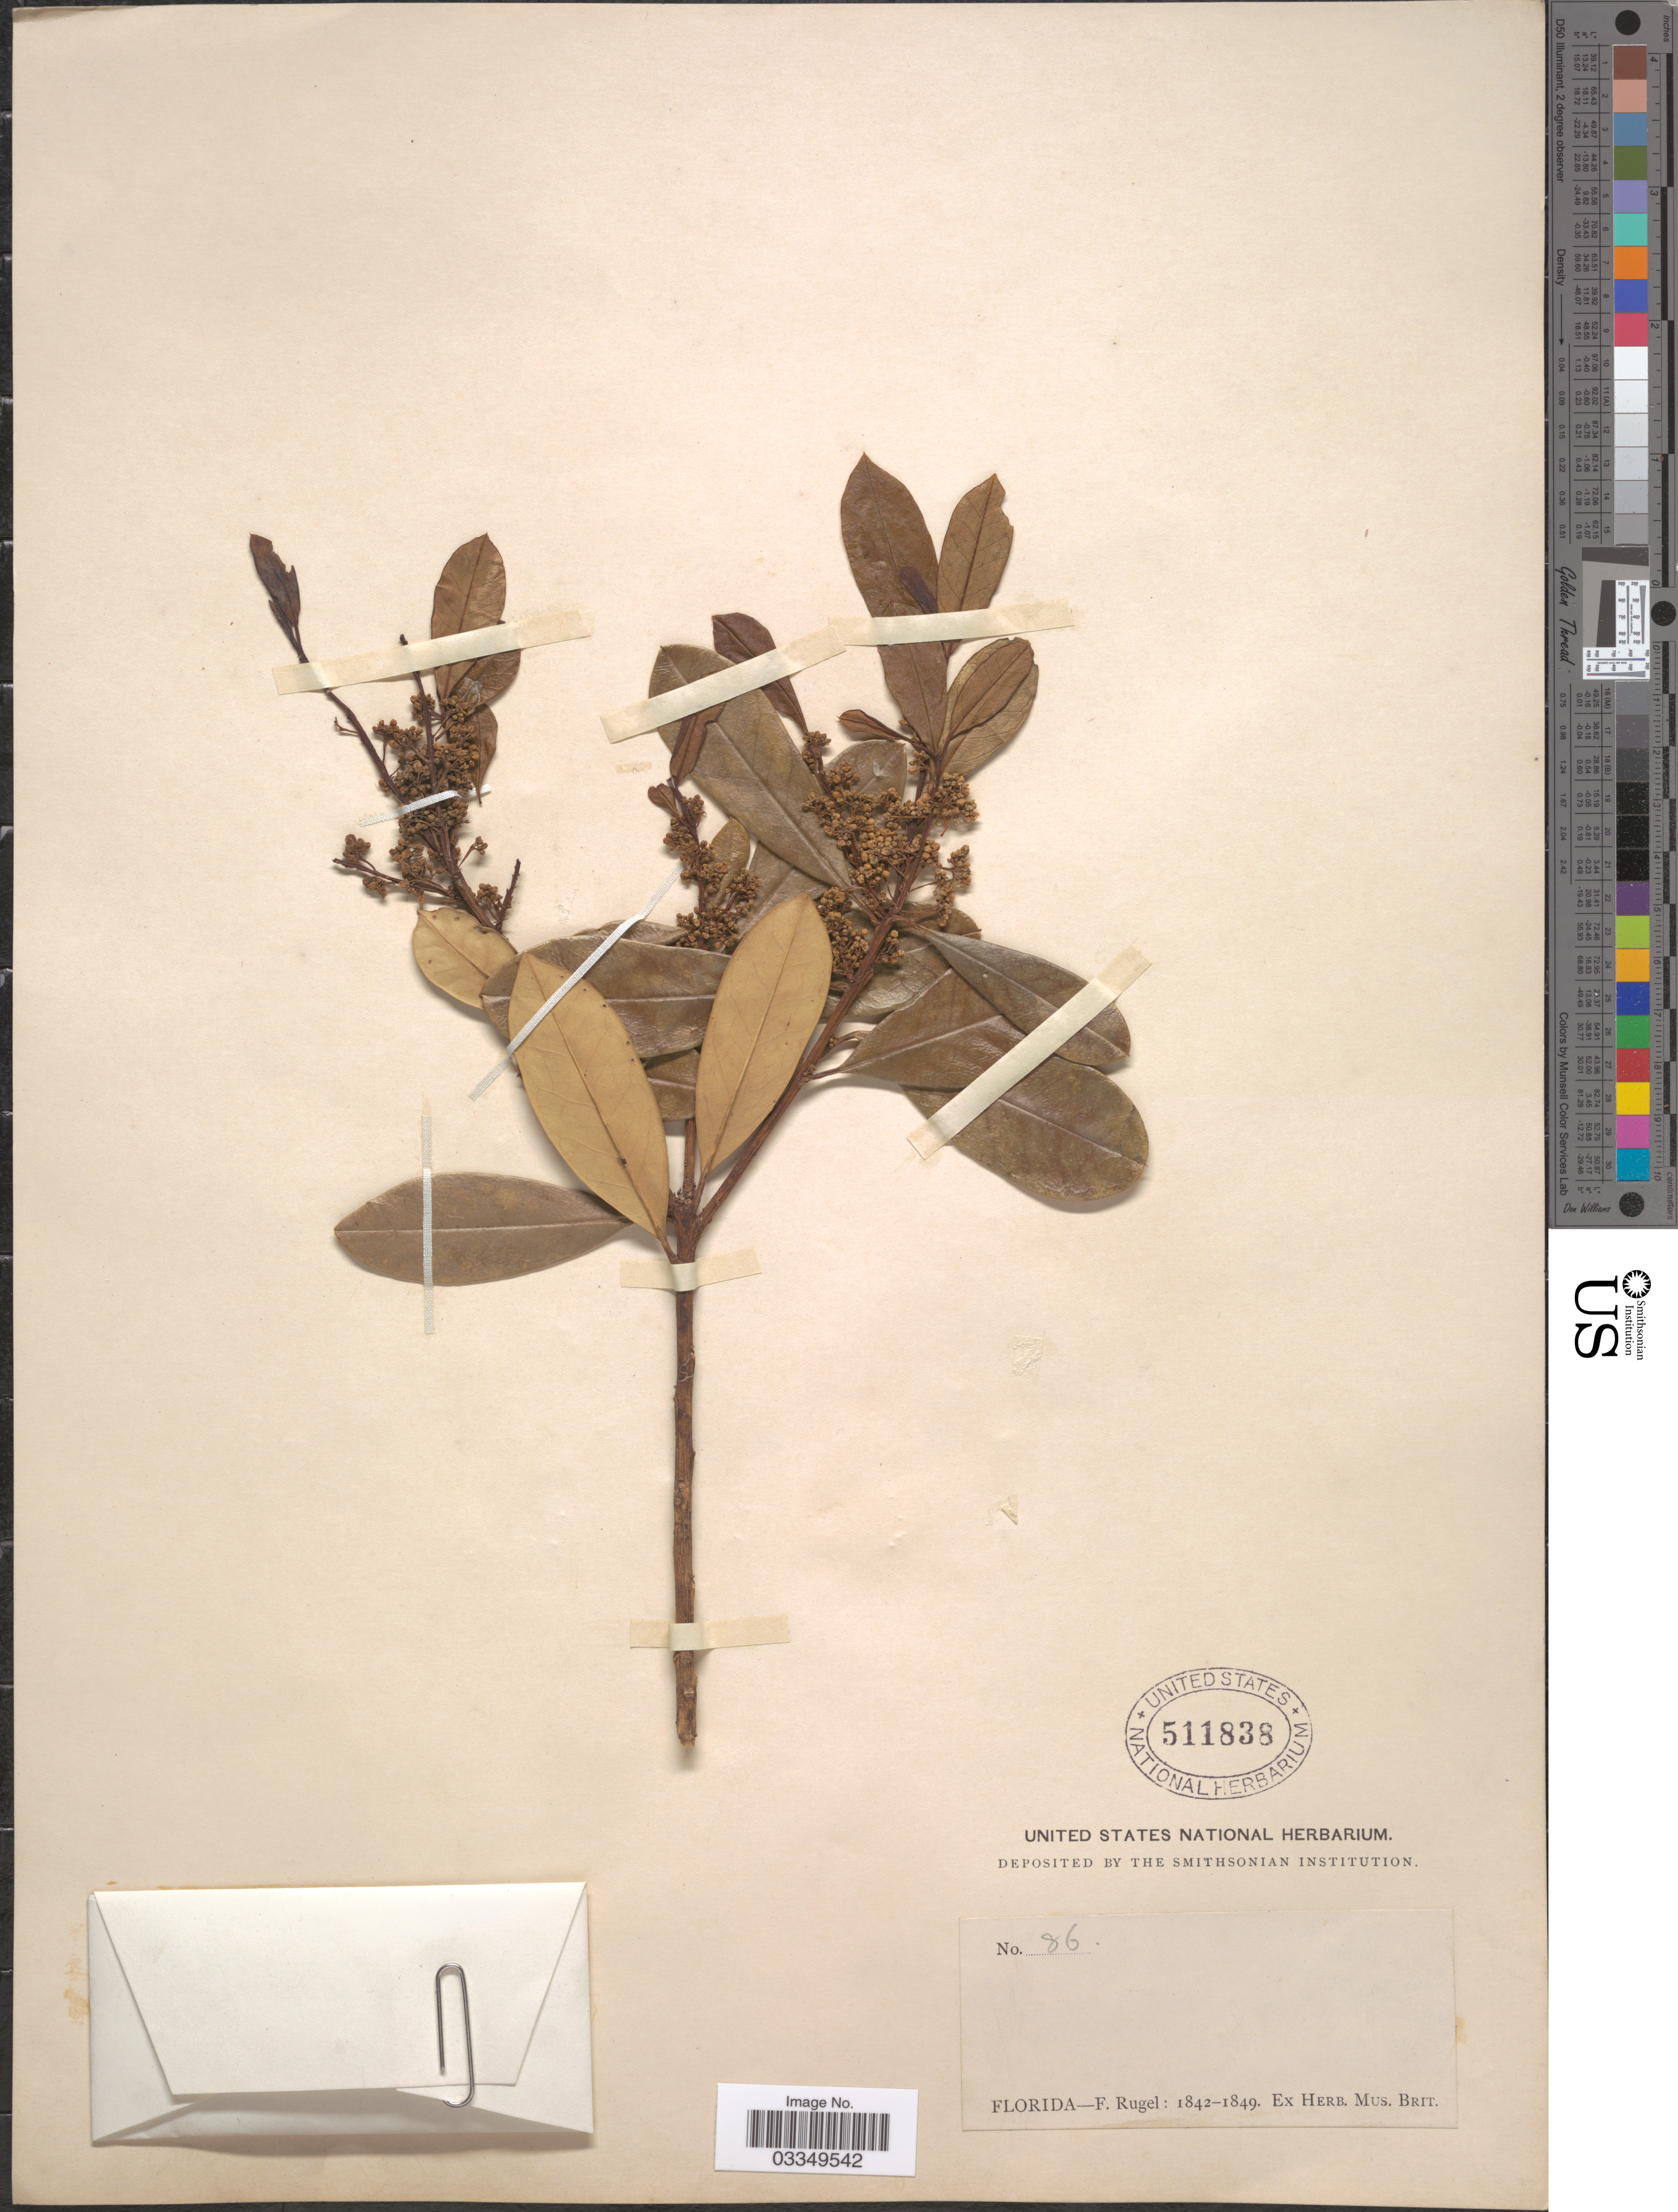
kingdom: Plantae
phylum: Tracheophyta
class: Magnoliopsida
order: Aquifoliales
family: Aquifoliaceae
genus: Ilex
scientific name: Ilex cassine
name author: L.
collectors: F. Rugel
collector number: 86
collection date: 1842/1849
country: United States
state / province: Florida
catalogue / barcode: US 511838